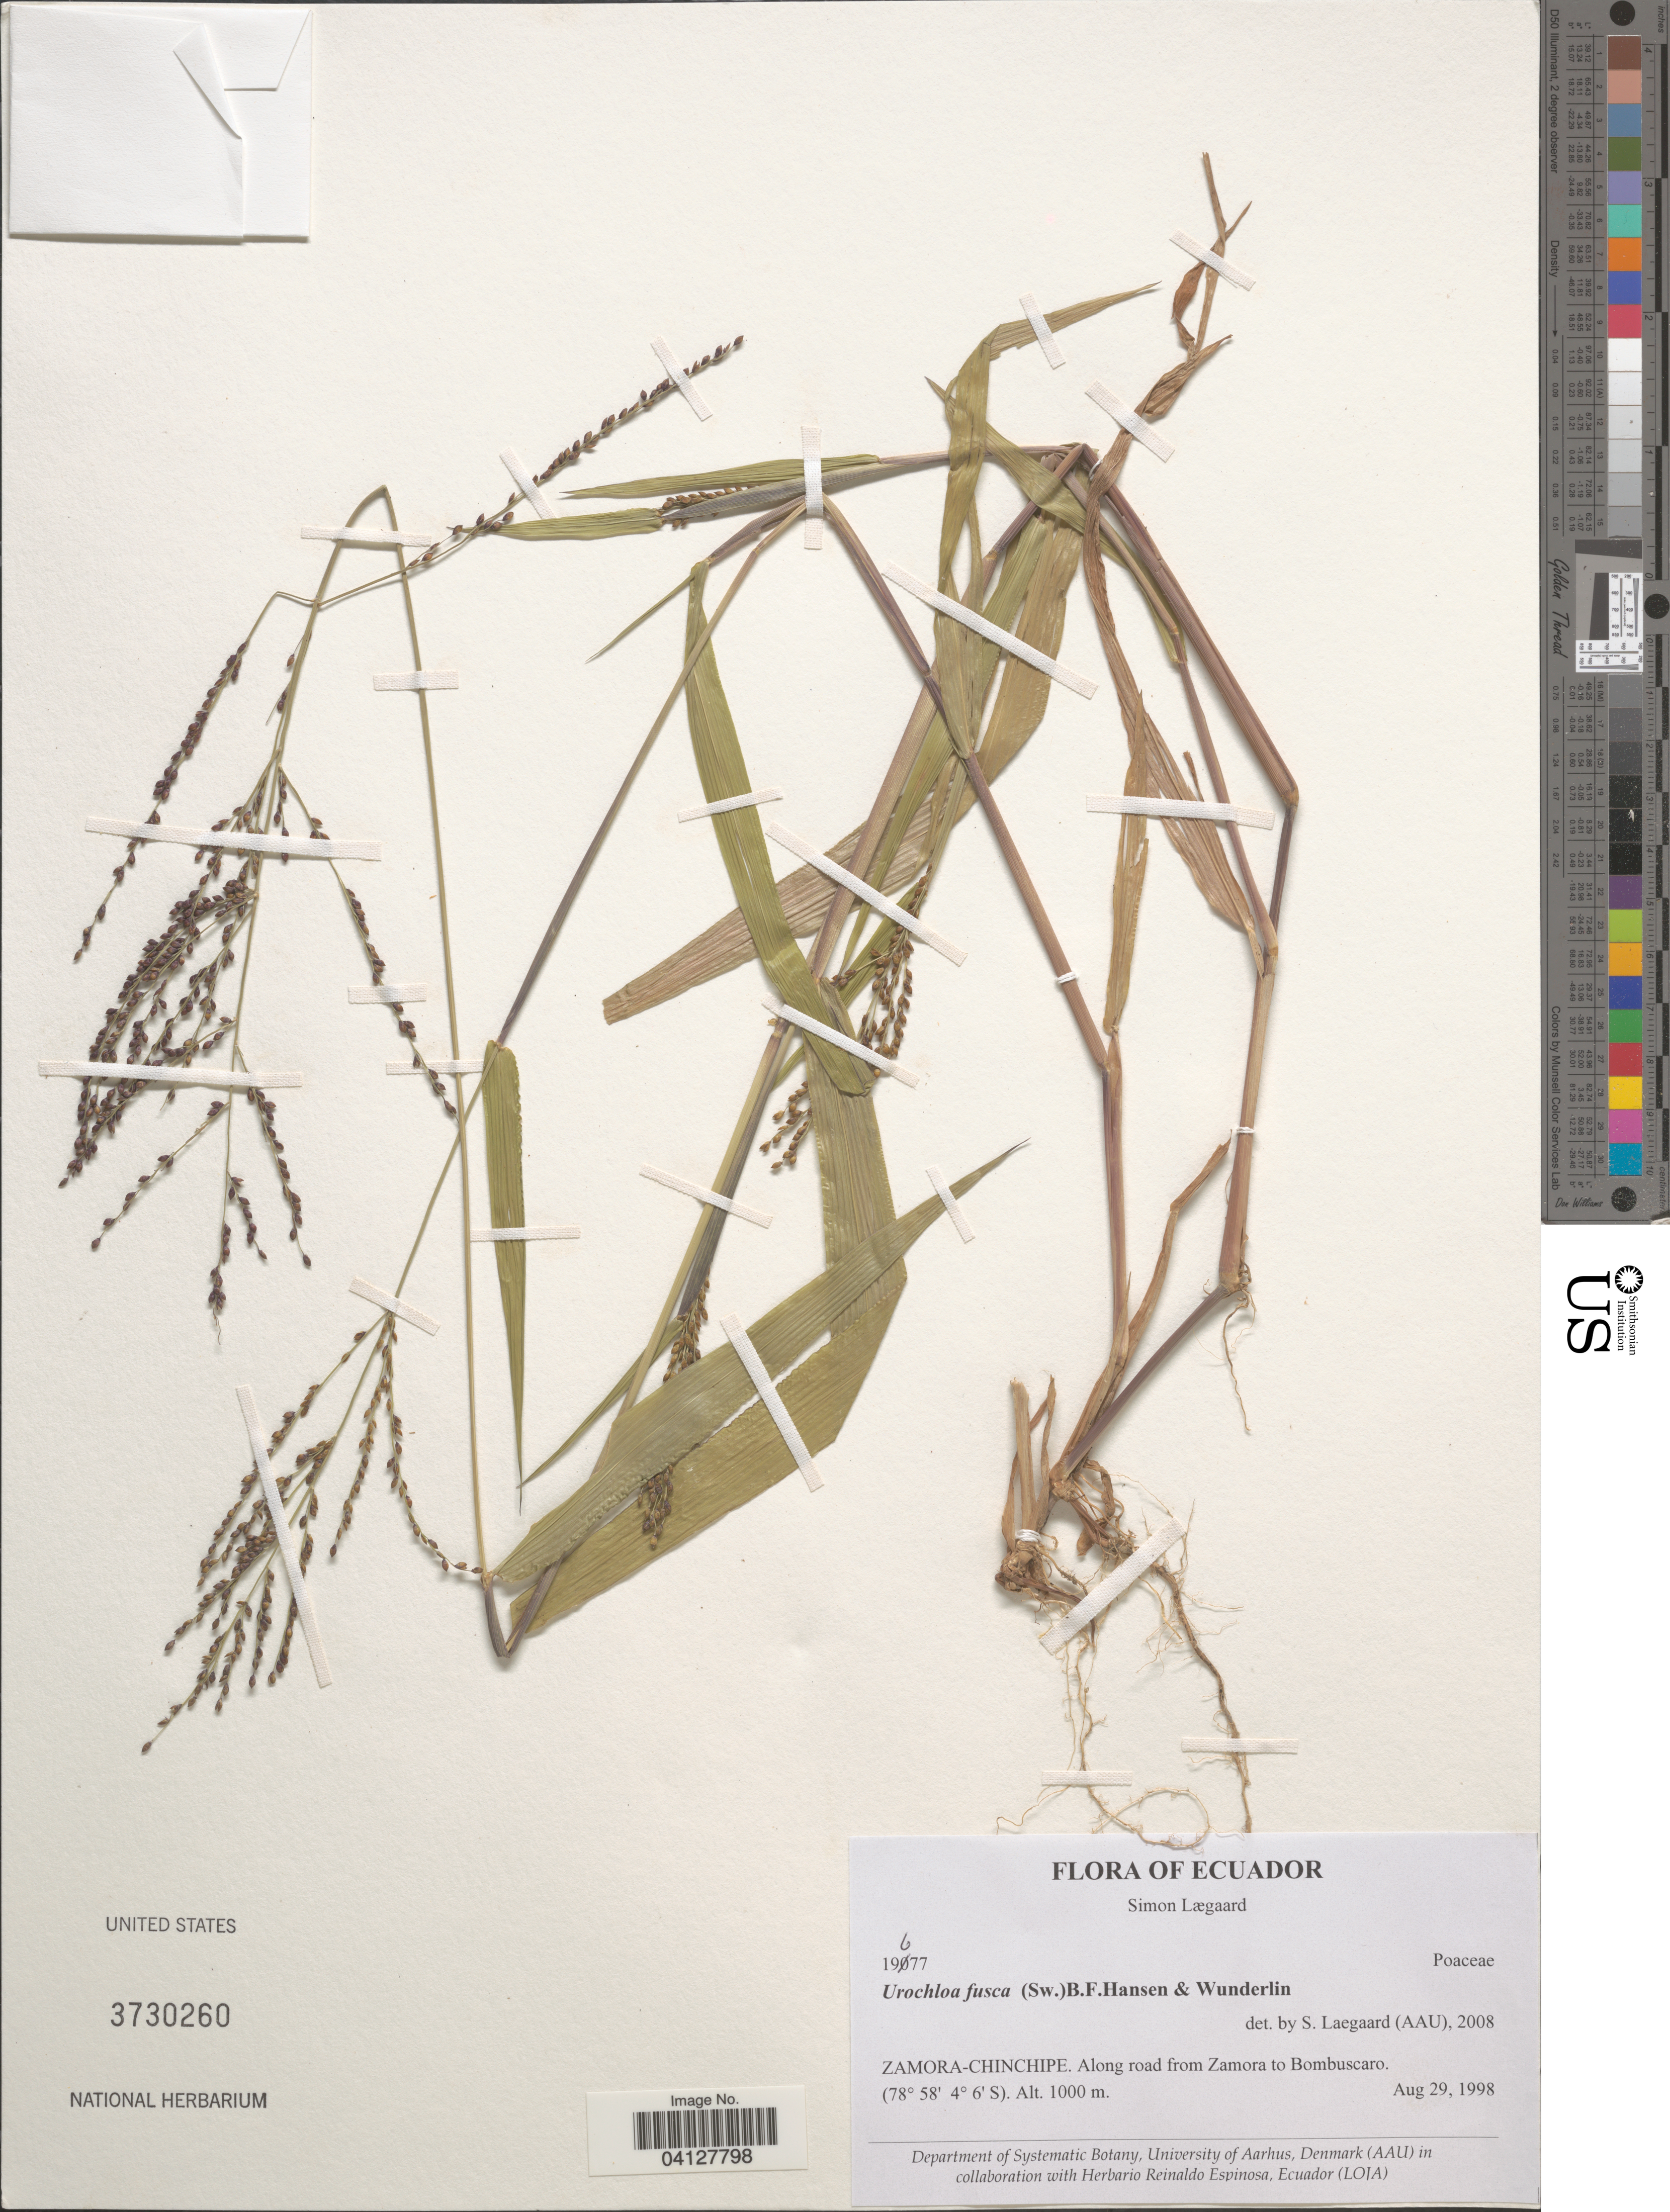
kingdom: Plantae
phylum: Tracheophyta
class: Liliopsida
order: Poales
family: Poaceae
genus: Urochloa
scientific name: Urochloa fusca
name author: (Sw.) B.F. Hansen & Wunderlin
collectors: S. Lægaard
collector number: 19677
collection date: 1998-08-29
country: Ecuador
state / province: Zamora-Chinchipe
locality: Along road fom Zamora to Bombuscaro.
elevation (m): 1000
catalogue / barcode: US 3730260